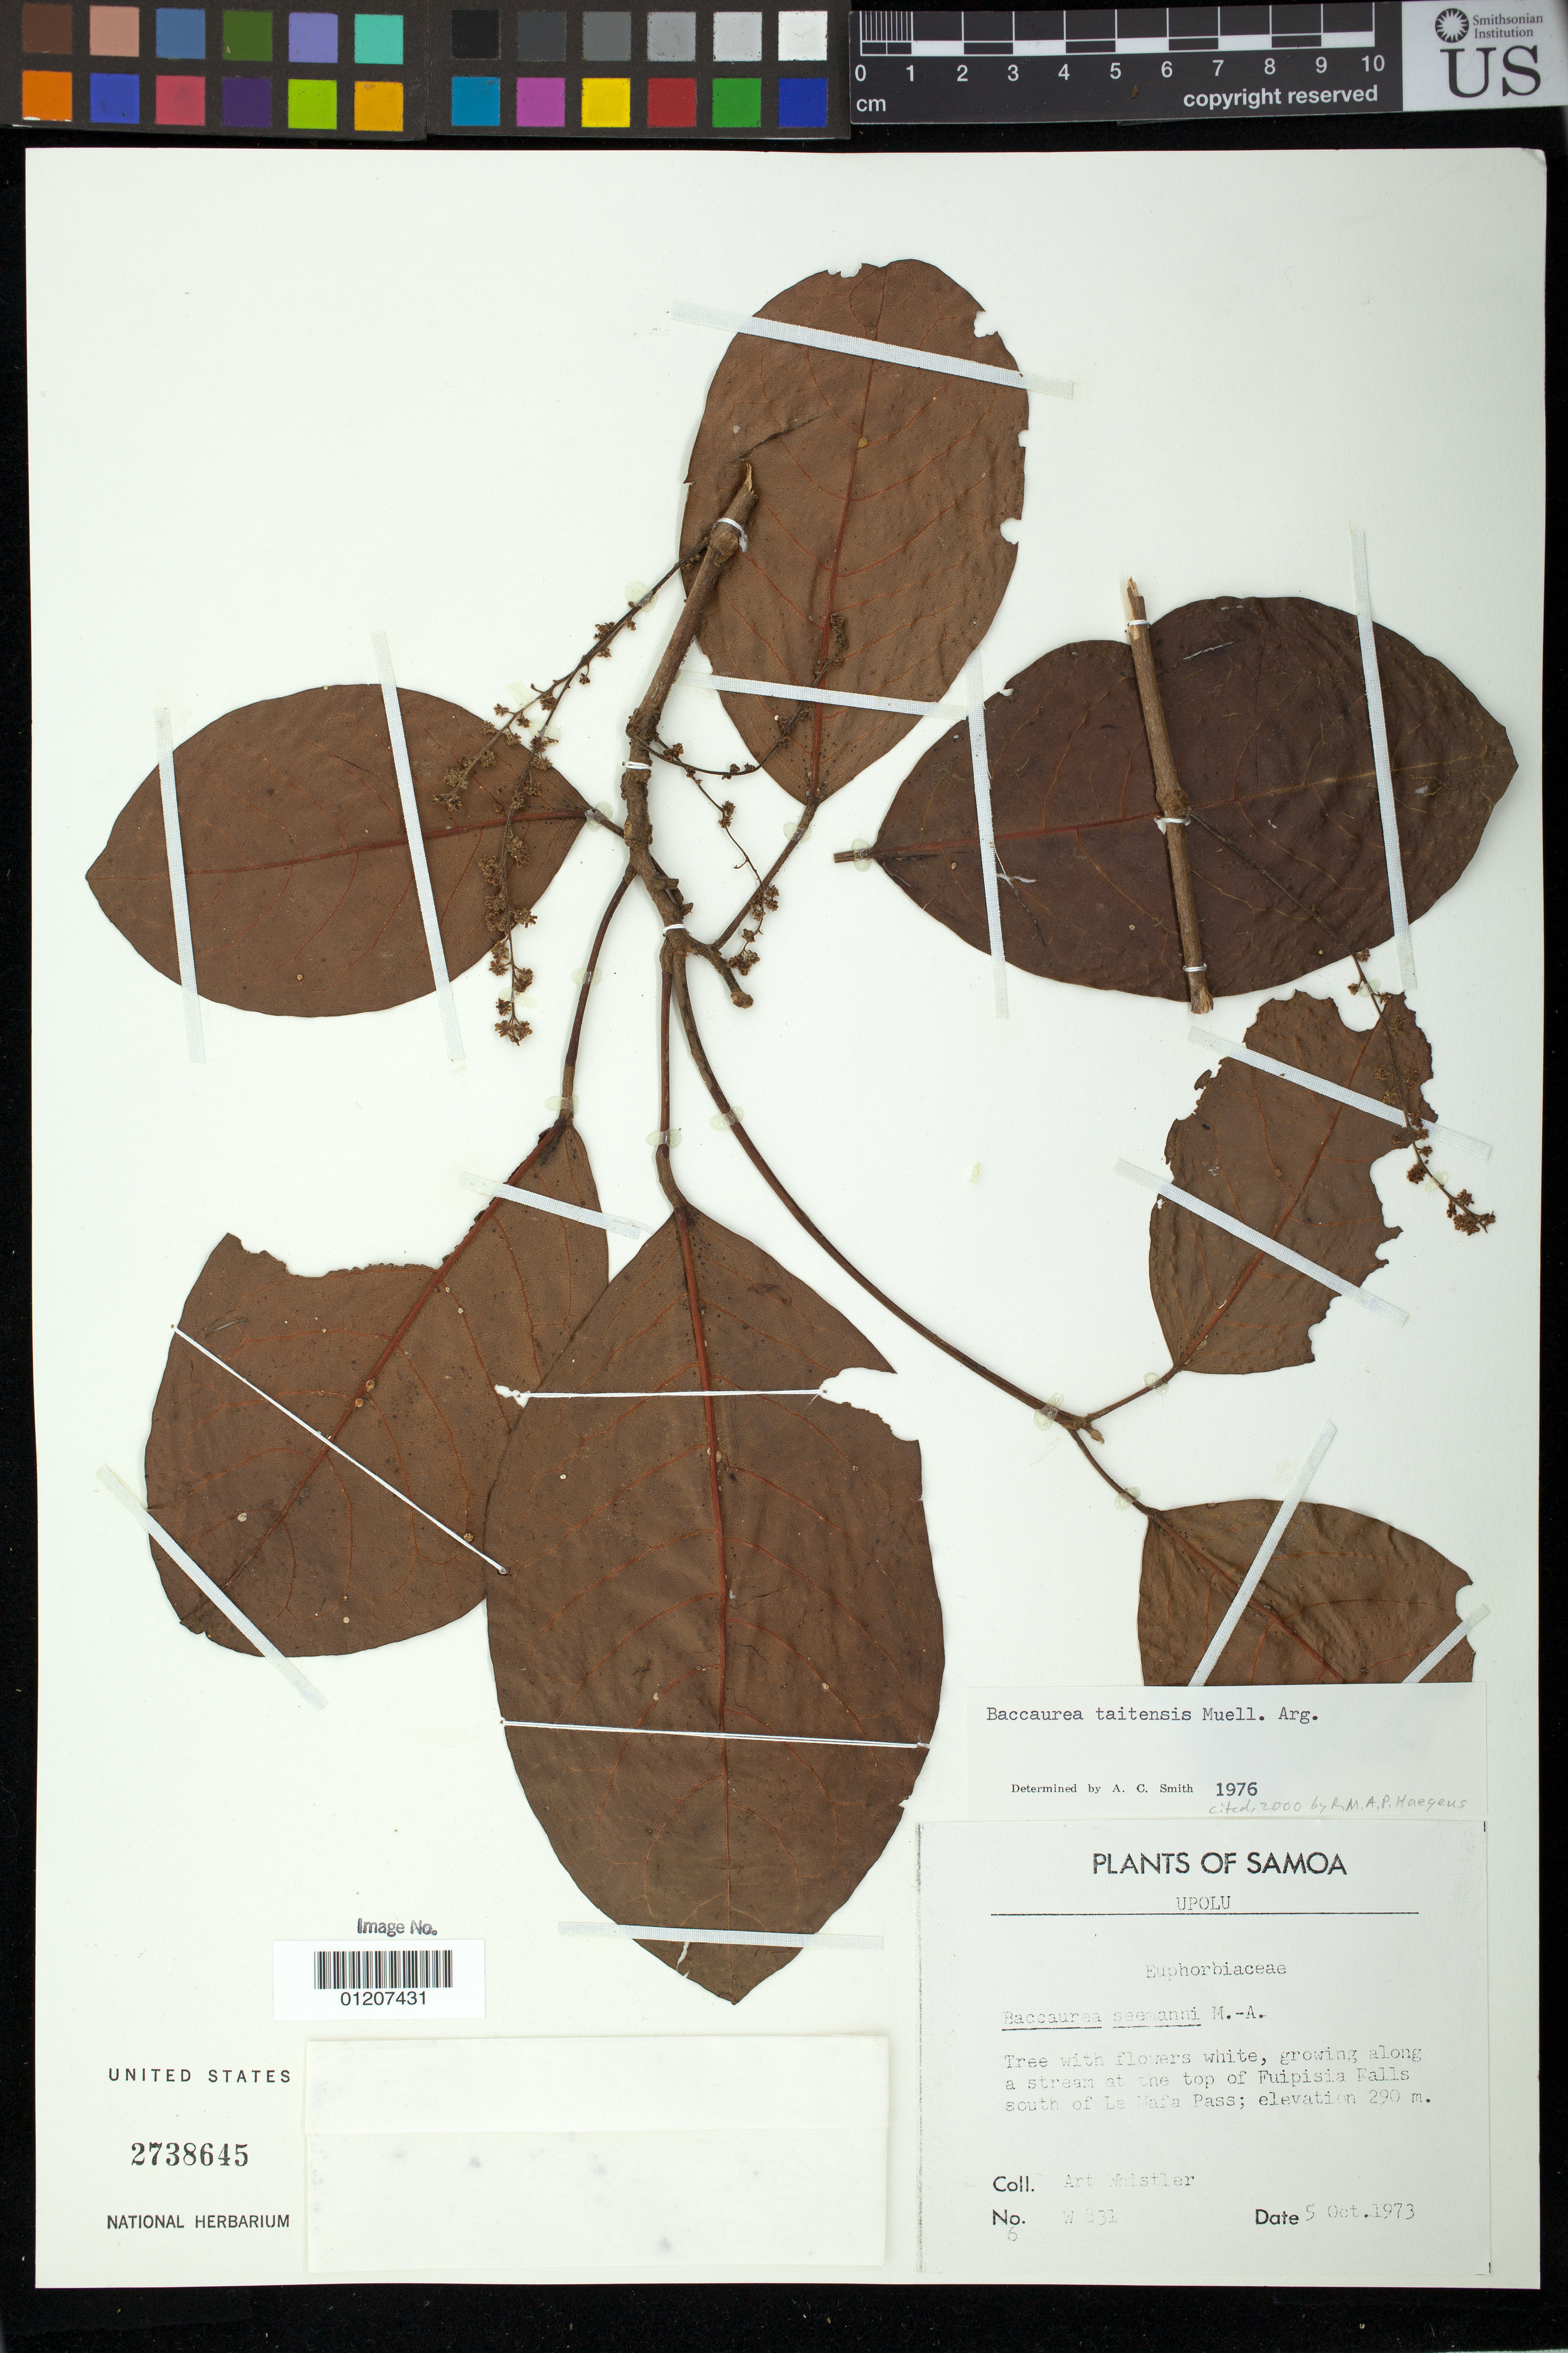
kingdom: Plantae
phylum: Tracheophyta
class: Magnoliopsida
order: Malpighiales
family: Phyllanthaceae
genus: Baccaurea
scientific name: Baccaurea taitensis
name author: Müll. Arg. in DC.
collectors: A. Whistler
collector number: W831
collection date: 1973-10-05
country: Samoa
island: Upolu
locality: At the top of Fuipisia Falls south of Le Mafa Pass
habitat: Along a stream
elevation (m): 290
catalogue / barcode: US 2738645